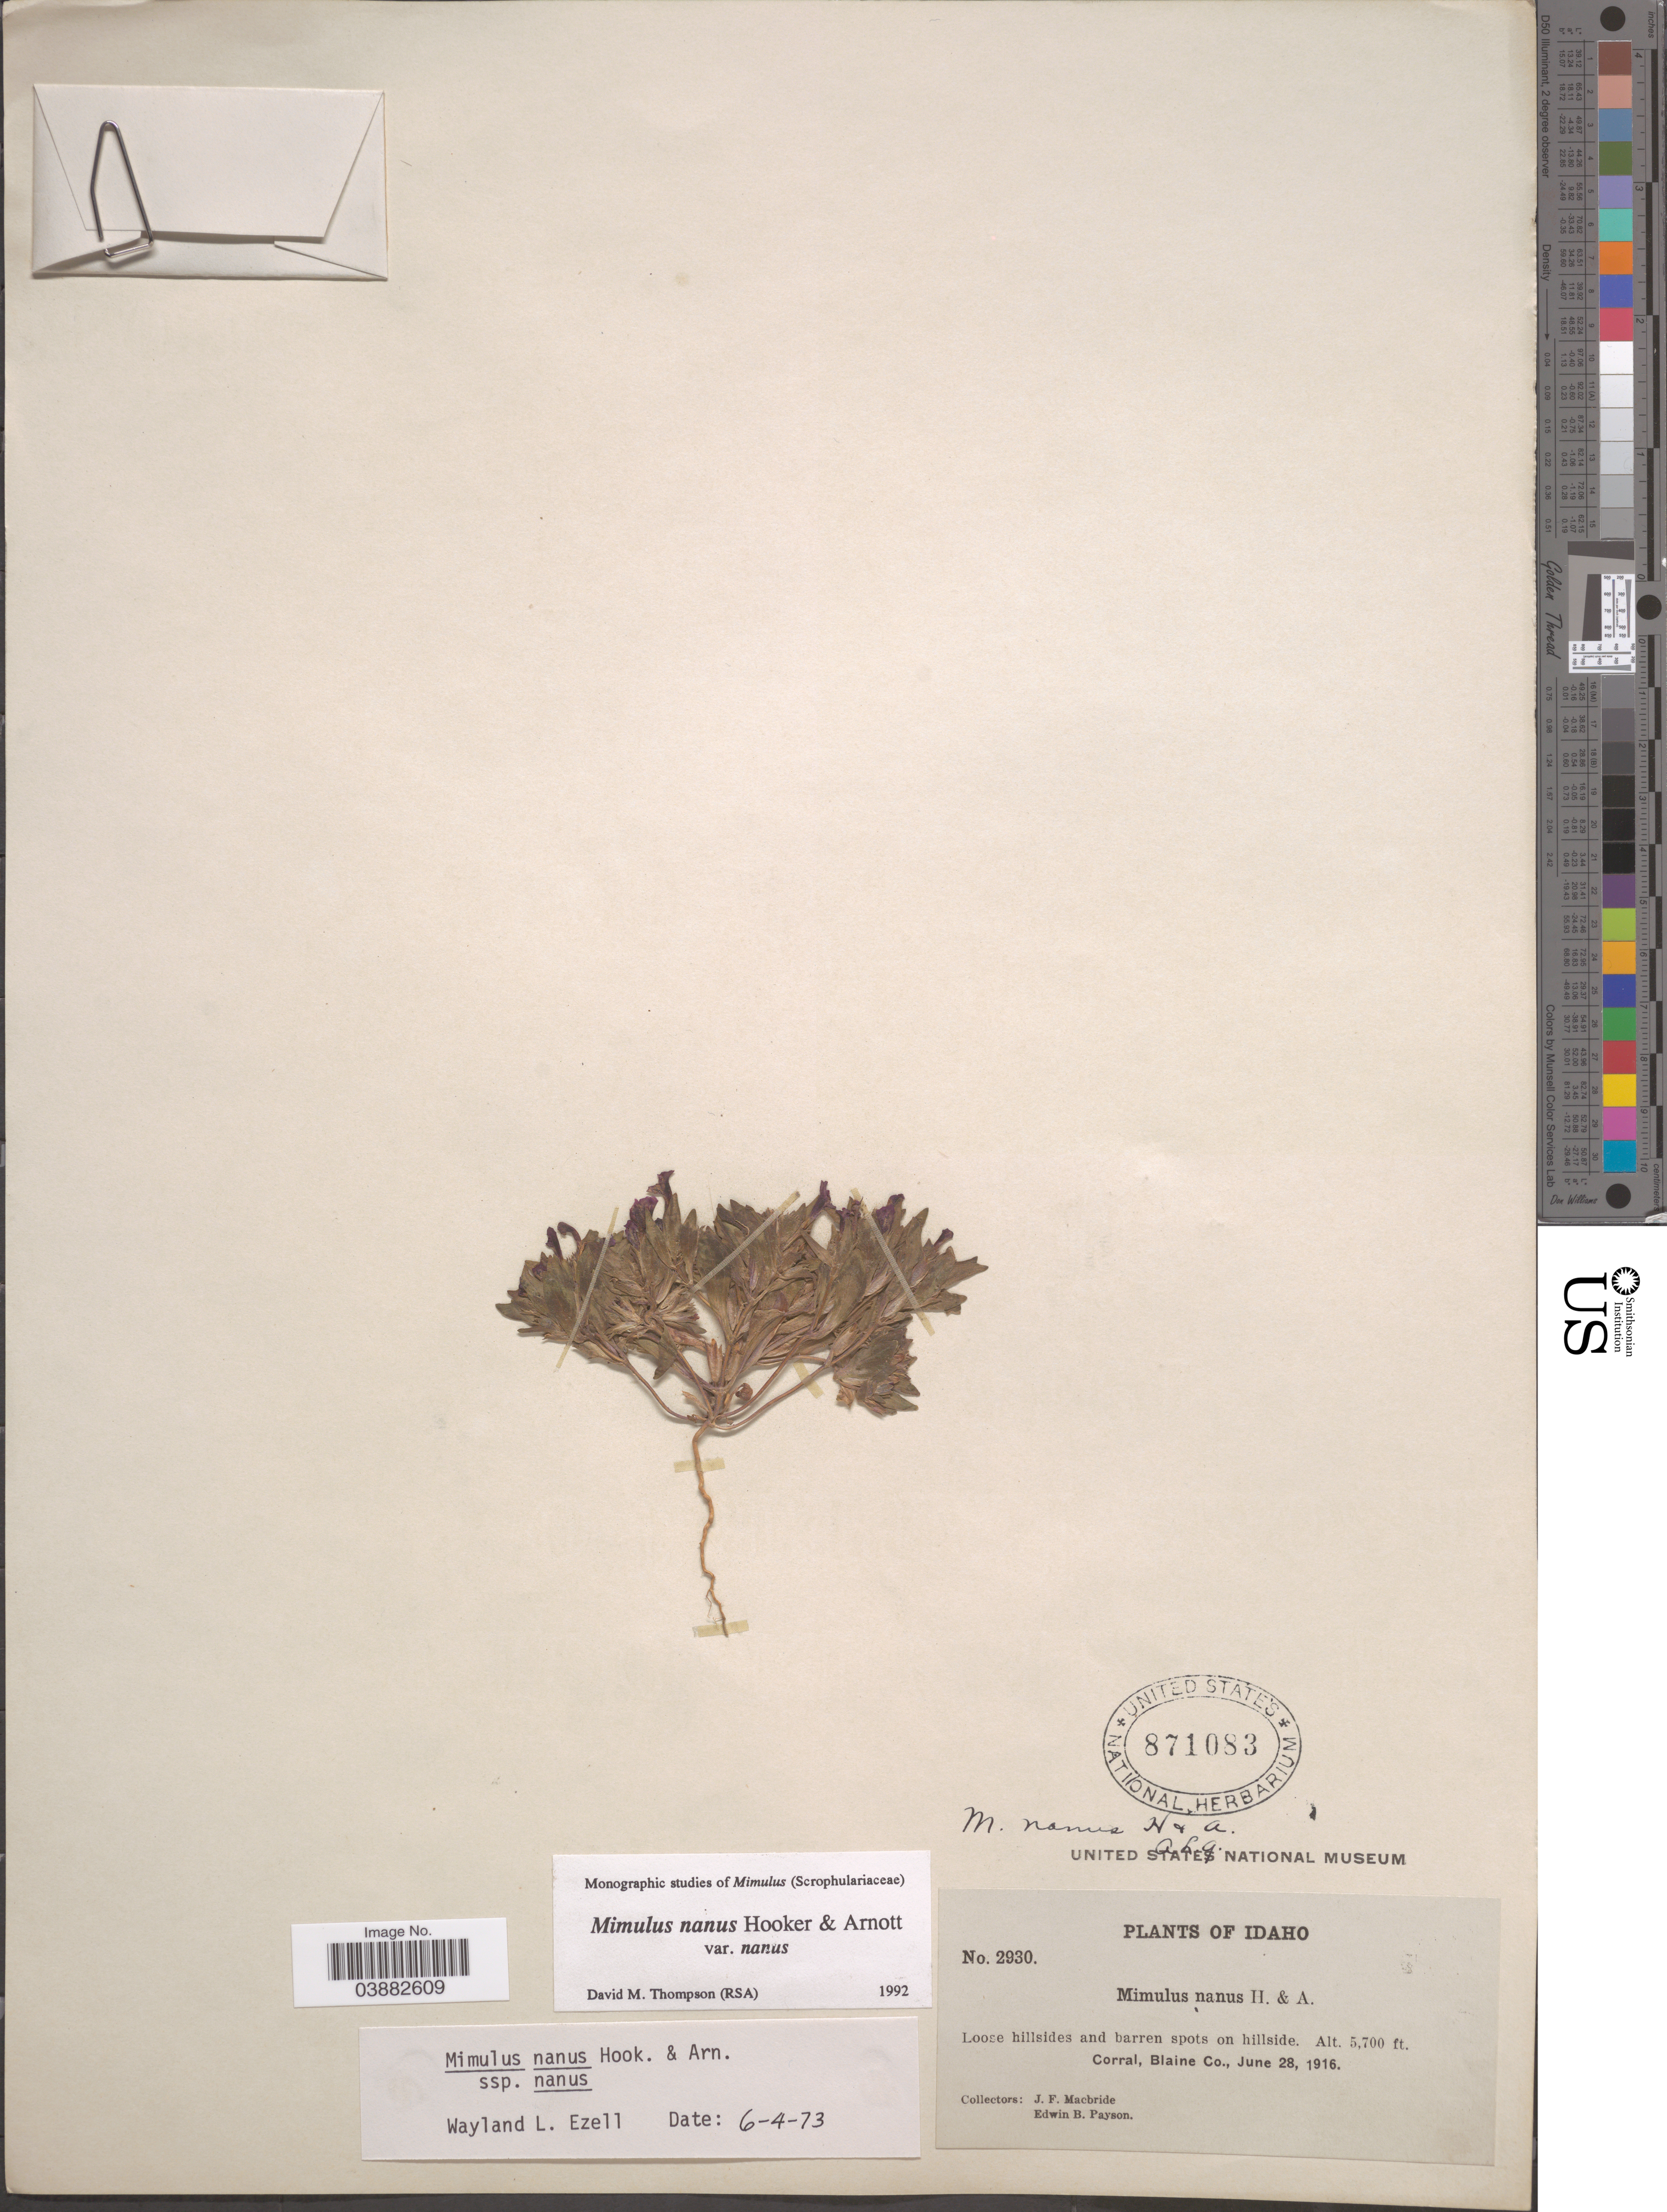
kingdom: Plantae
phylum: Tracheophyta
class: Magnoliopsida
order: Lamiales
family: Phrymaceae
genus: Mimulus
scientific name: Mimulus nanus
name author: Hook. & Arn.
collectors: J. F. Macbride & E. B. Payson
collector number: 2930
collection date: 1916-06-28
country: United States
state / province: Idaho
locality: Corral, Blaine Co.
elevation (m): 1737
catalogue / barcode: US 871083